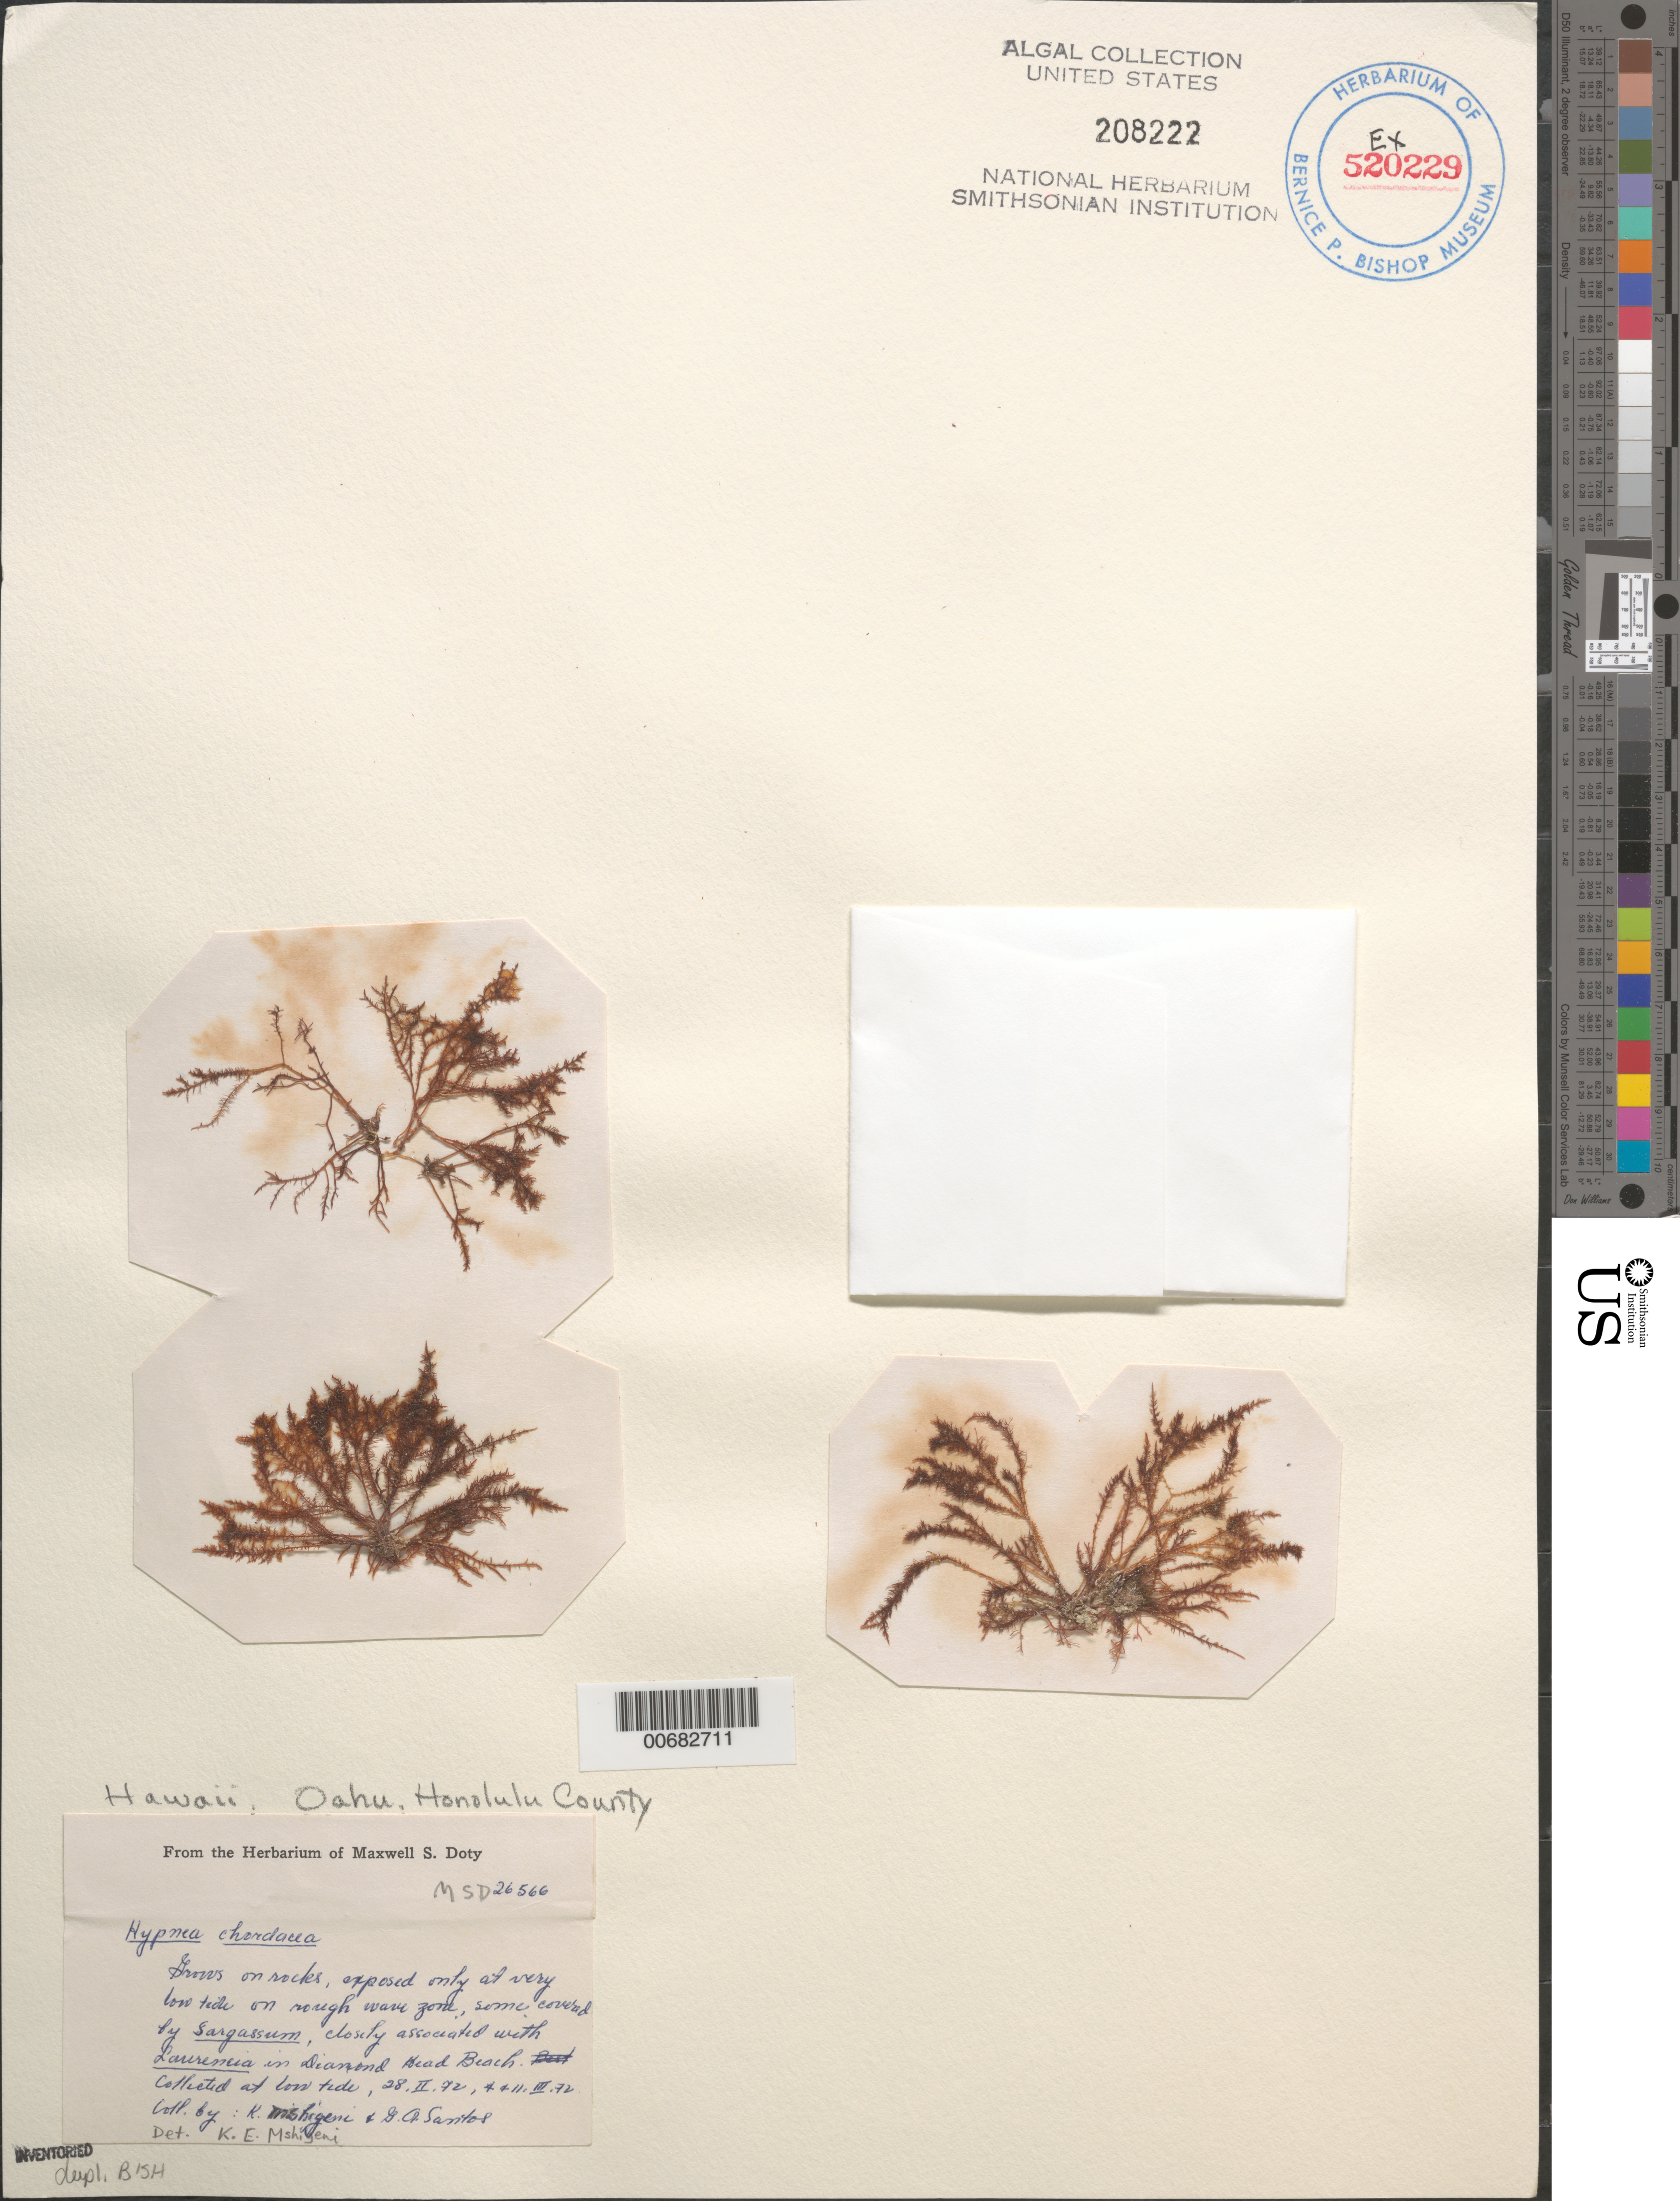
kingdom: Plantae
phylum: Rhodophyta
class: Florideophyceae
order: Gigartinales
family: Cystocloniaceae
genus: Hypnea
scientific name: Hypnea chordacea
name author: Kütz.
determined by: Mshigeni, K. E.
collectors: K. Mshigeni & G. Santos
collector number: MSD 26566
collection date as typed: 28 Feb 1972 and 4 Mar 1972 and 11 Mar 1972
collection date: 1972-02-28,1972-03-04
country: United States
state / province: Hawaii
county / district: Honolulu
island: Oahu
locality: Diamond Head Beach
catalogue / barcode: US 208222